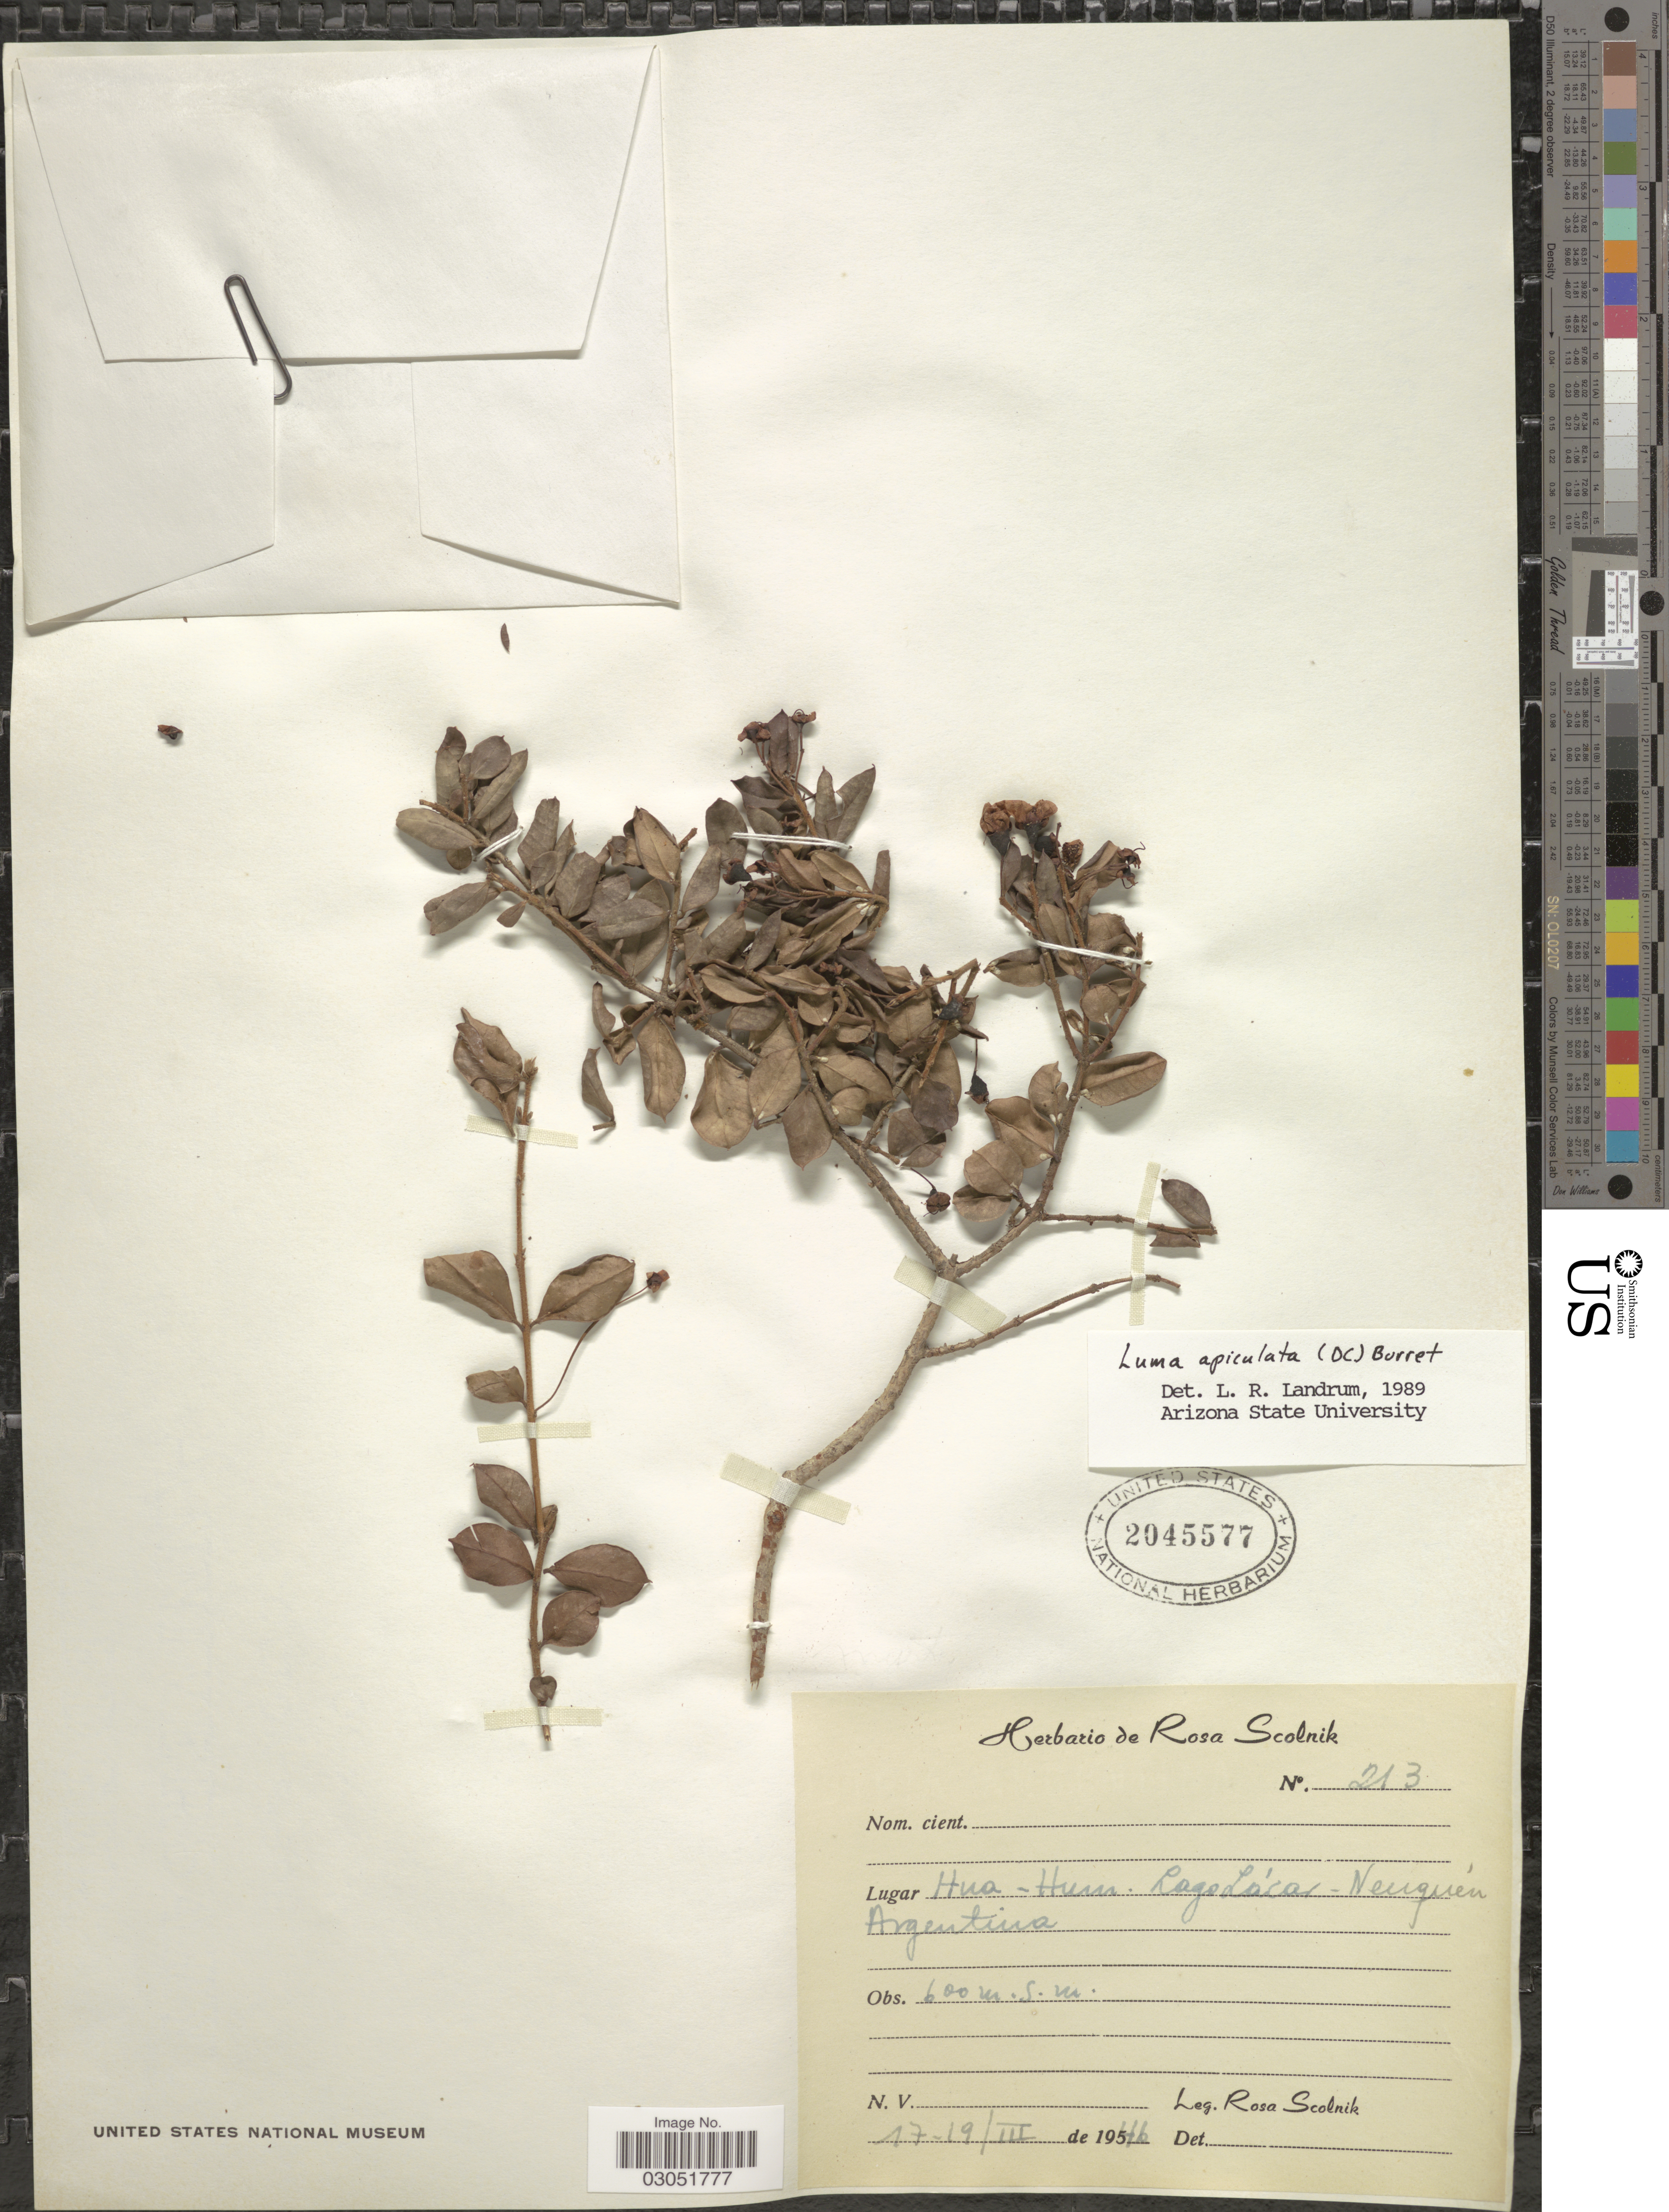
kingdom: Plantae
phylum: Tracheophyta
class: Magnoliopsida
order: Myrtales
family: Myrtaceae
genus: Luma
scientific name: Luma apiculata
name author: (DC.) Burret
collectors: R. Scolnik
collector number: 213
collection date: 1946-03-17/1946-03-19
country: Argentina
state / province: Neuquen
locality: Hua-hum: Lago Lácar.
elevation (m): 600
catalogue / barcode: US 2045577